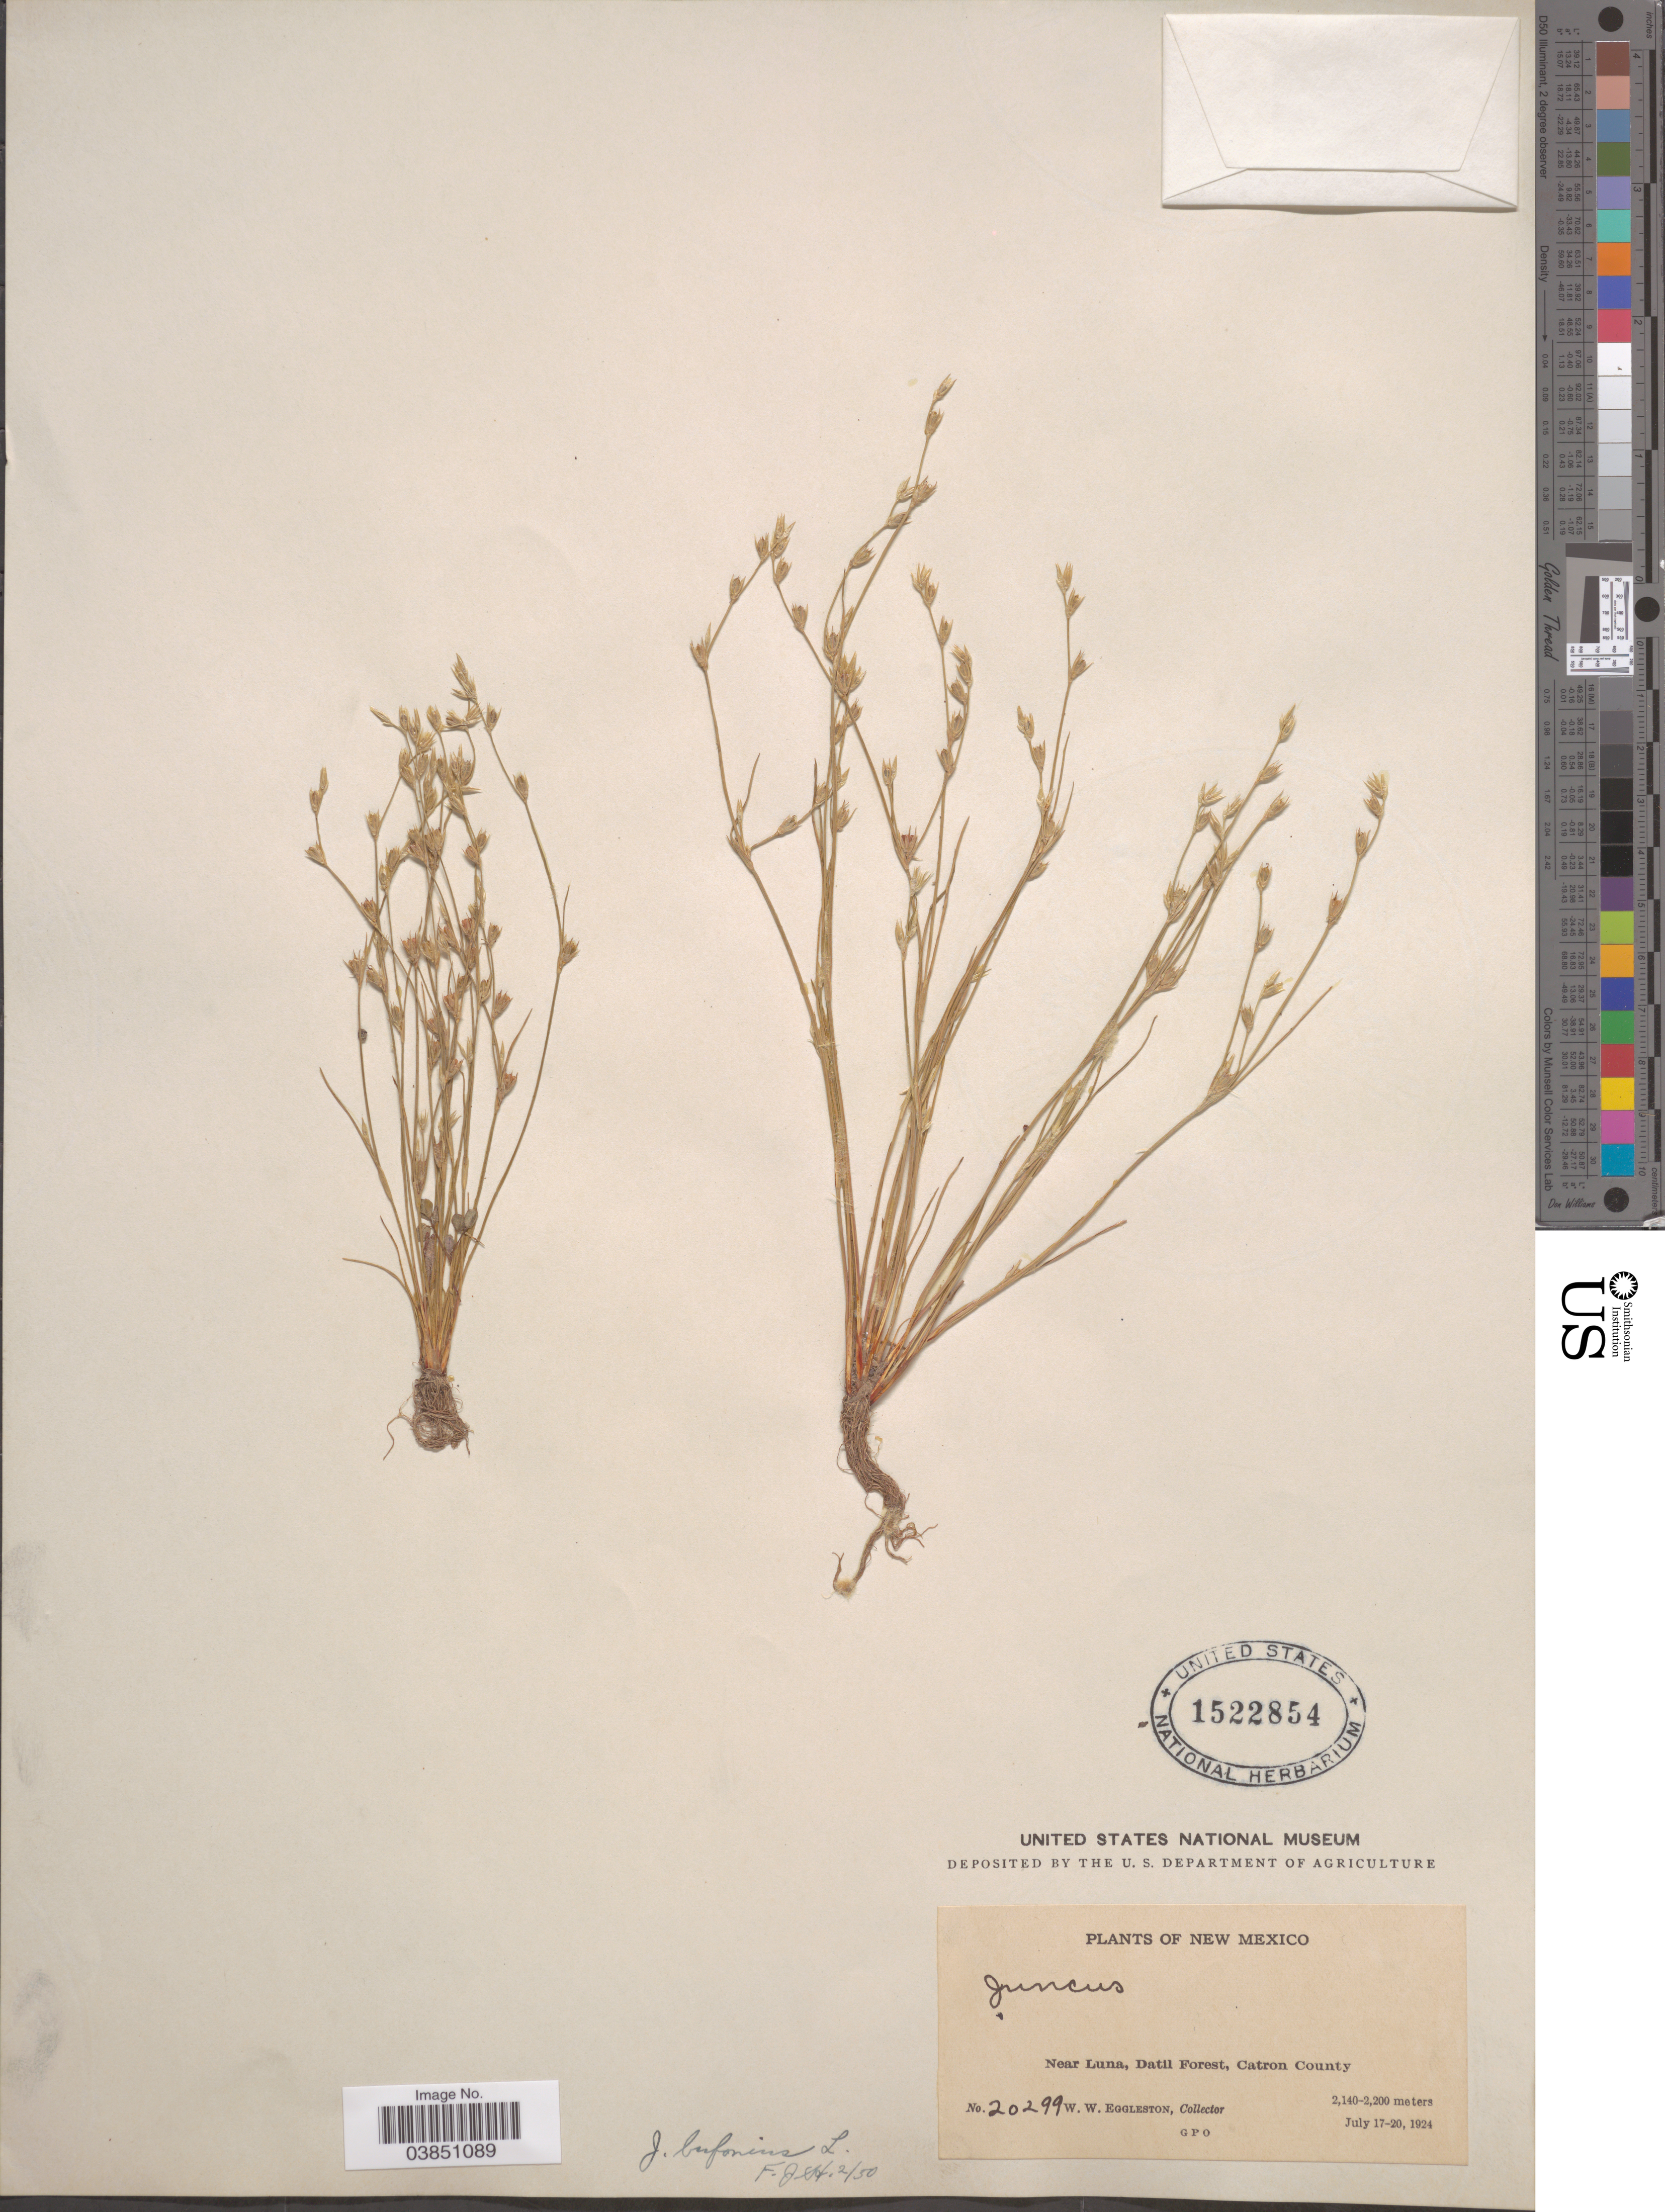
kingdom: Plantae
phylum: Tracheophyta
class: Liliopsida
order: Poales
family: Juncaceae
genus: Juncus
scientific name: Juncus bufonius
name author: L.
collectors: W. W. Eggleston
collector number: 20299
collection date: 1924-07-17/1924-07-20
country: United States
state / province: New Mexico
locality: Near Luna, Datil Forest, Catron County.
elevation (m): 2140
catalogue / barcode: US 1522854